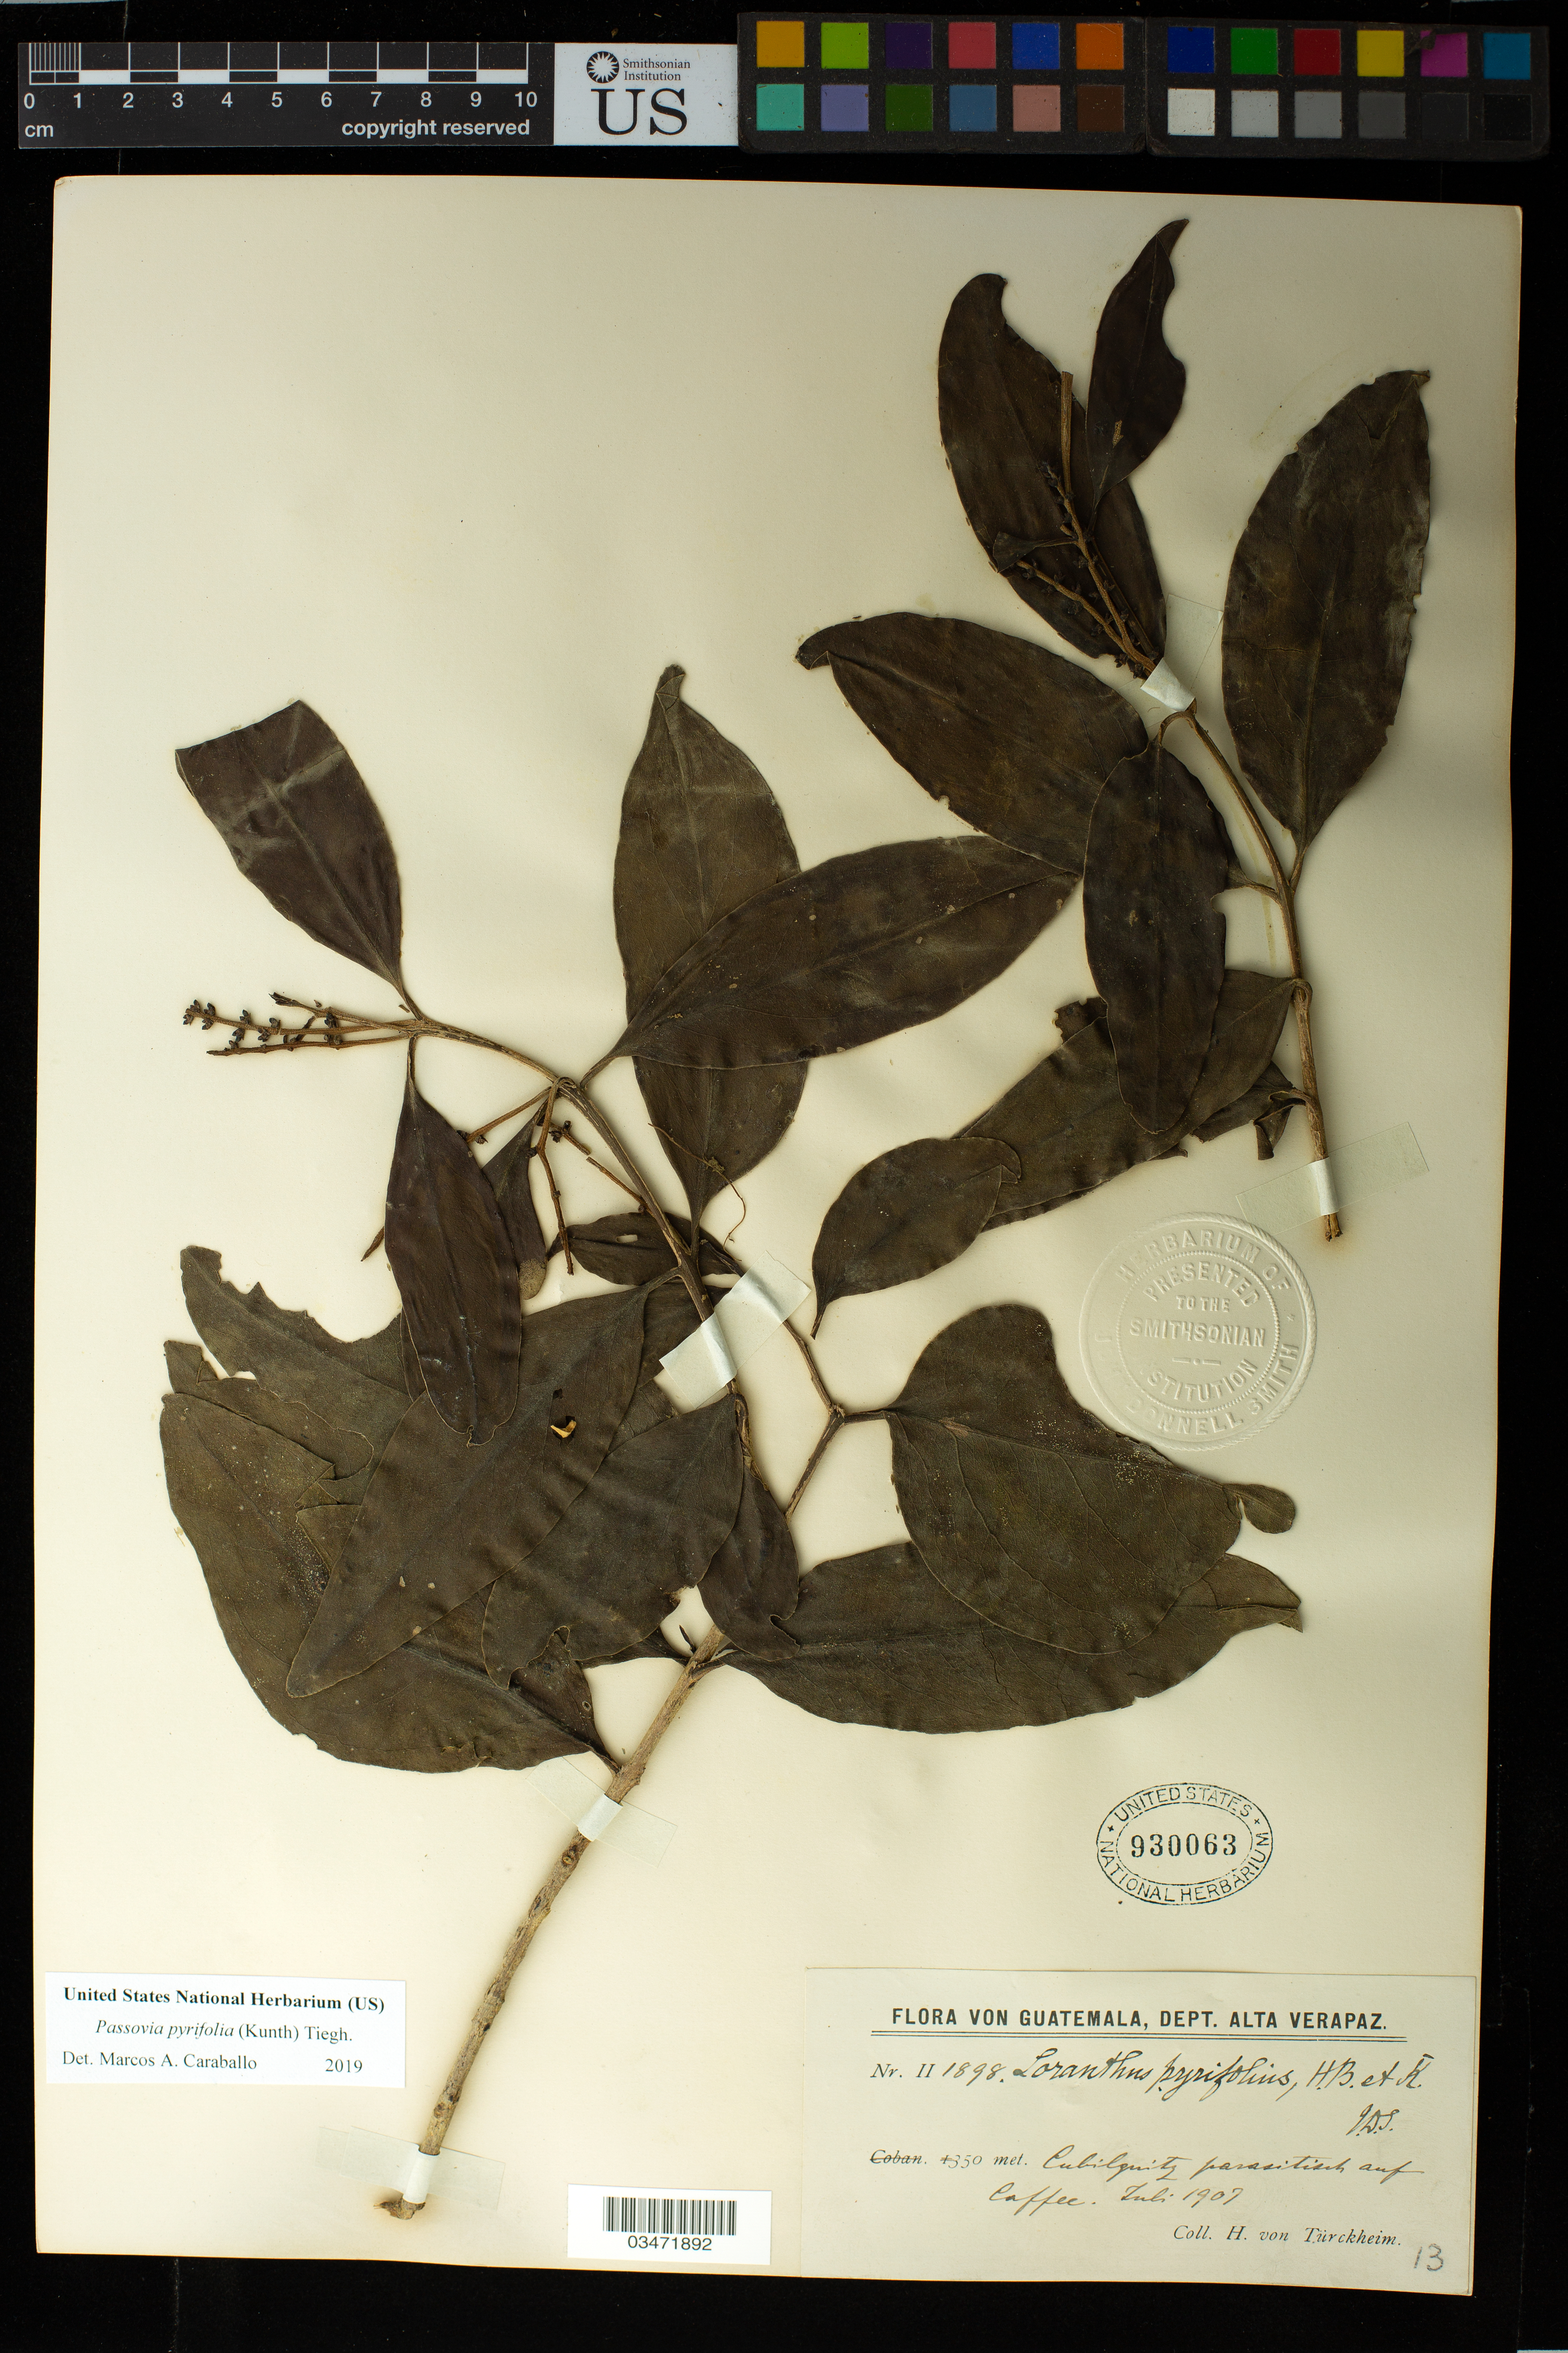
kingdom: Plantae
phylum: Tracheophyta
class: Magnoliopsida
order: Santalales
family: Loranthaceae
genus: Passovia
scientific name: Passovia pyrifolia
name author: (Kunth) Tiegh.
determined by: Caraballo-Ortiz, Marcos A., (MISS), University of Mississippi (UNITED STATES)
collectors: H. von Türckheim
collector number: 1898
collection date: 1907-07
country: Guatemala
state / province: Alta Verapaz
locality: Cubilquitz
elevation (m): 350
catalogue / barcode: US 930063